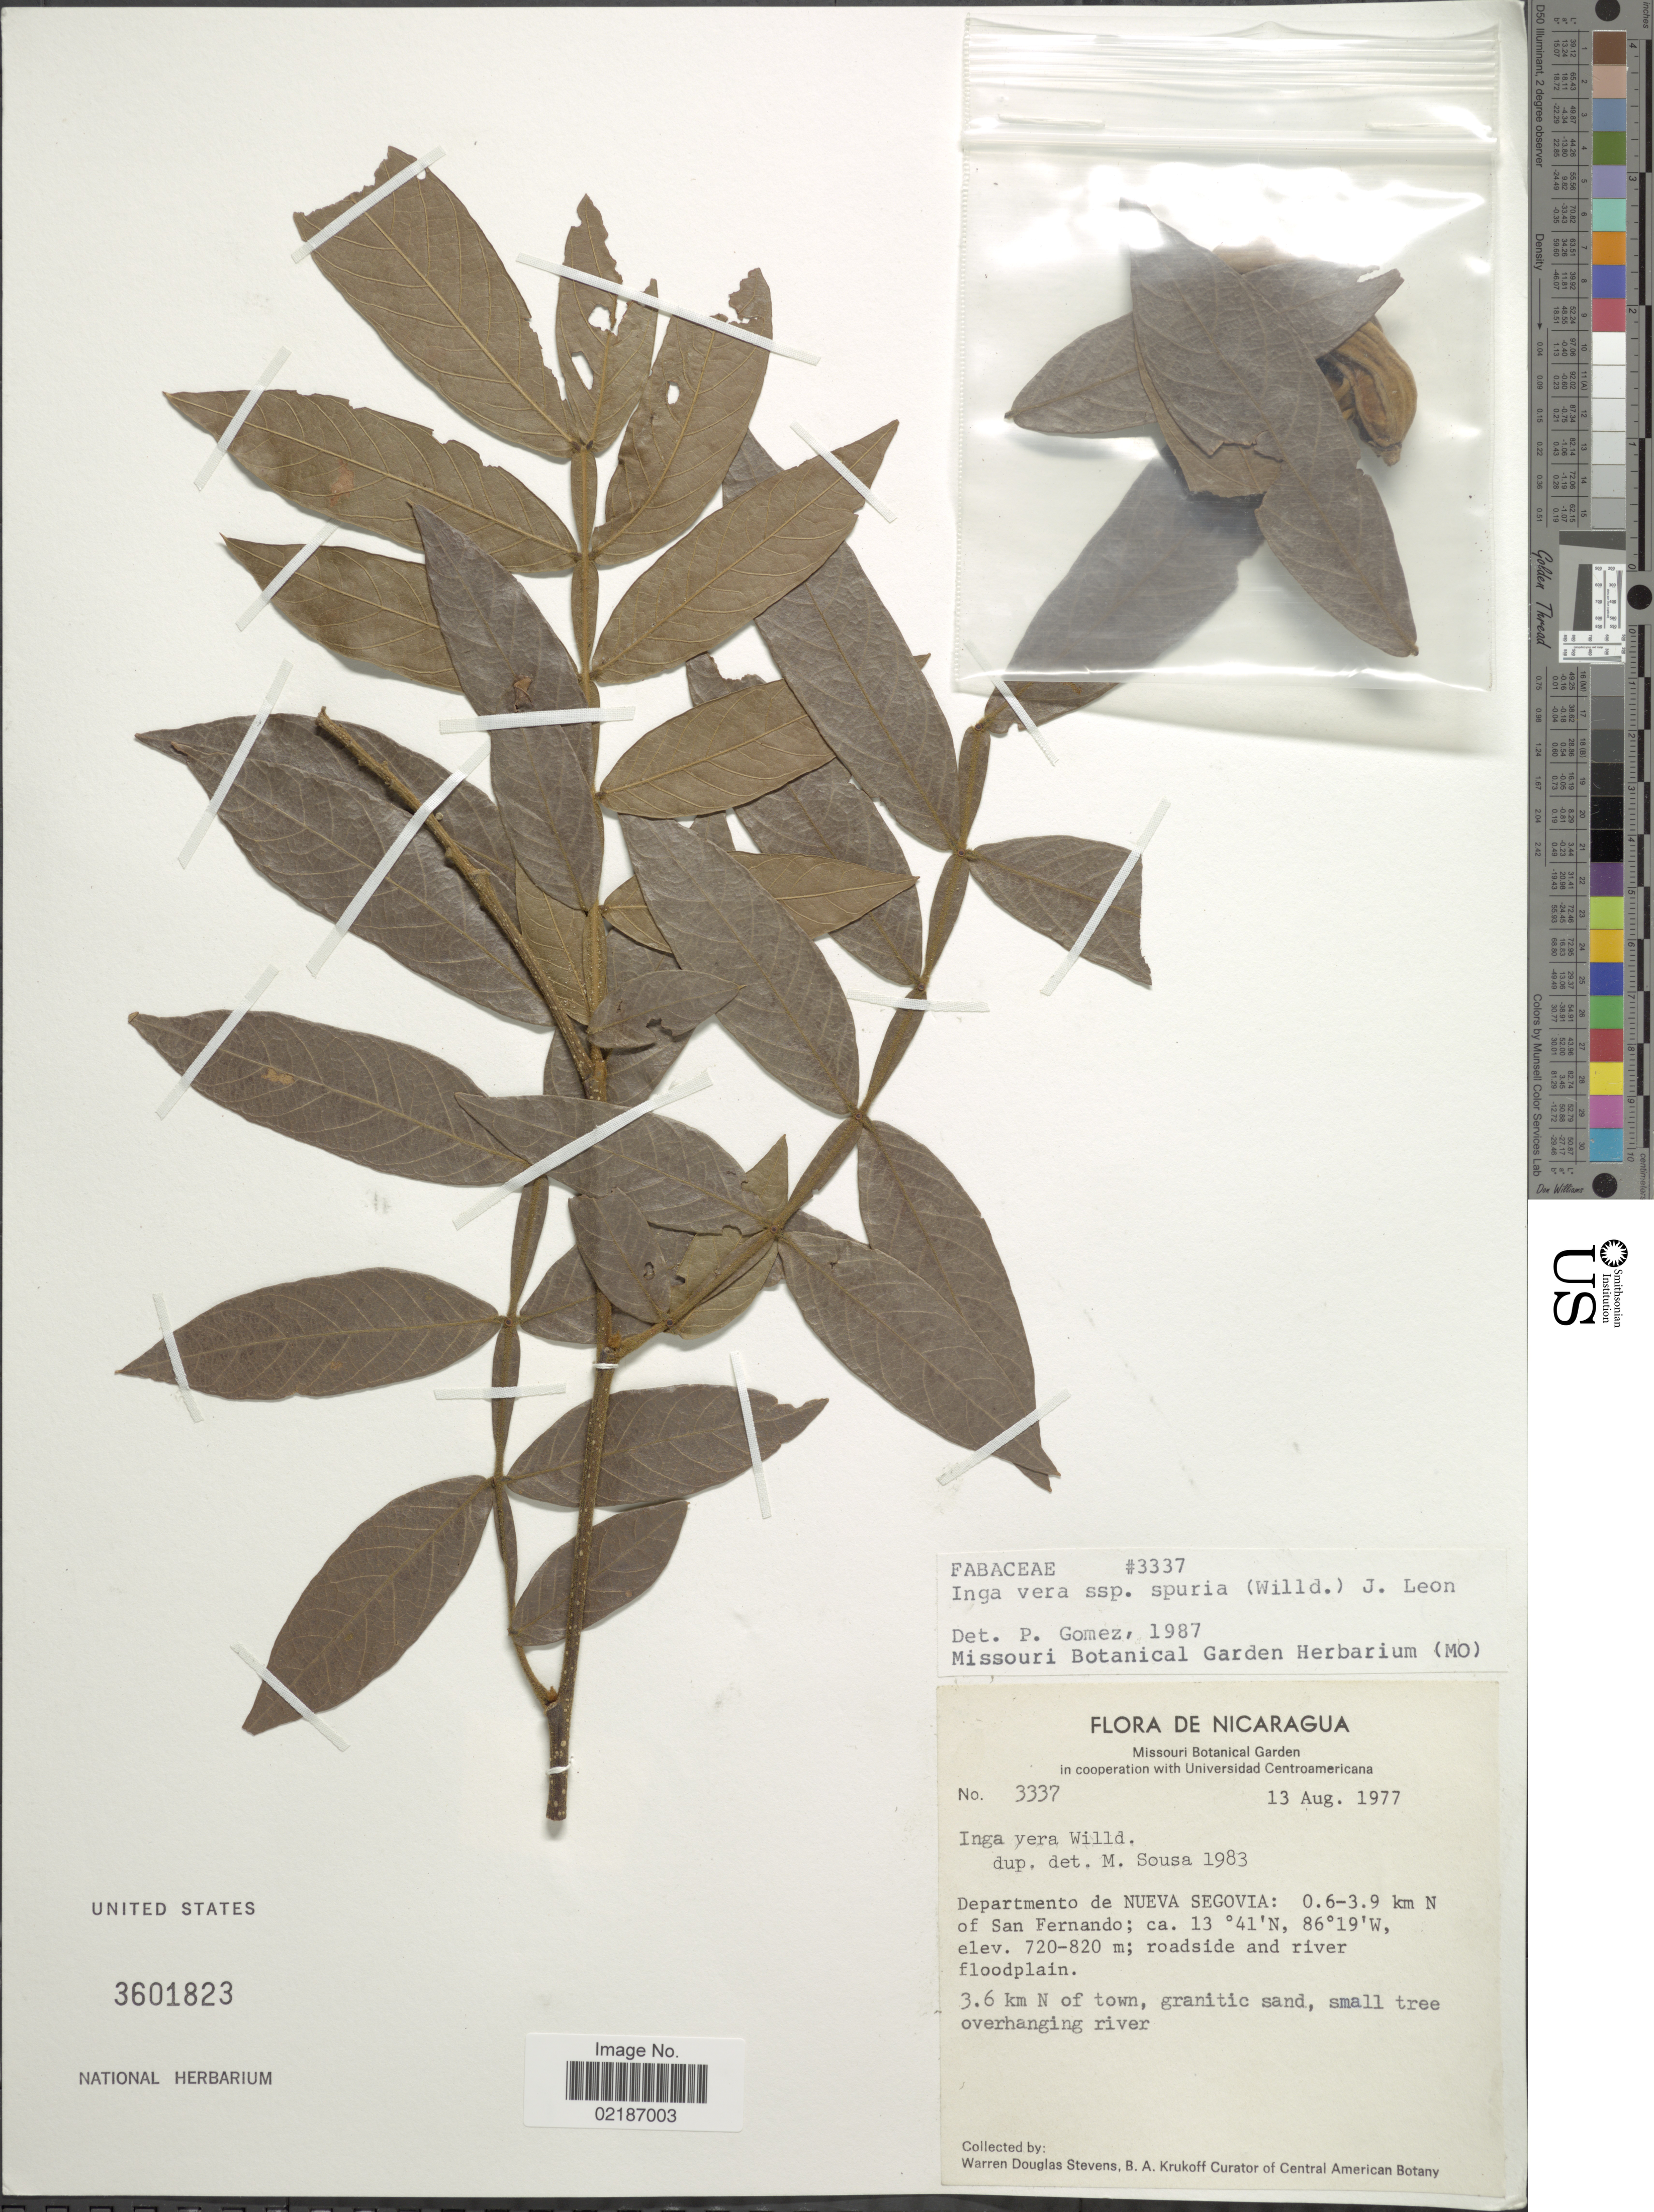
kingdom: Plantae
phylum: Tracheophyta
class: Magnoliopsida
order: Fabales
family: Fabaceae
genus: Inga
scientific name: Inga vera subsp. vera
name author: Willd.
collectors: W. D. Stevens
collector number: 3337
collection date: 1977-08-13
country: Nicaragua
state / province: Nueva Segovia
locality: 0.6-3.9 km N of San Fernando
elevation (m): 720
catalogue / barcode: US 3601823